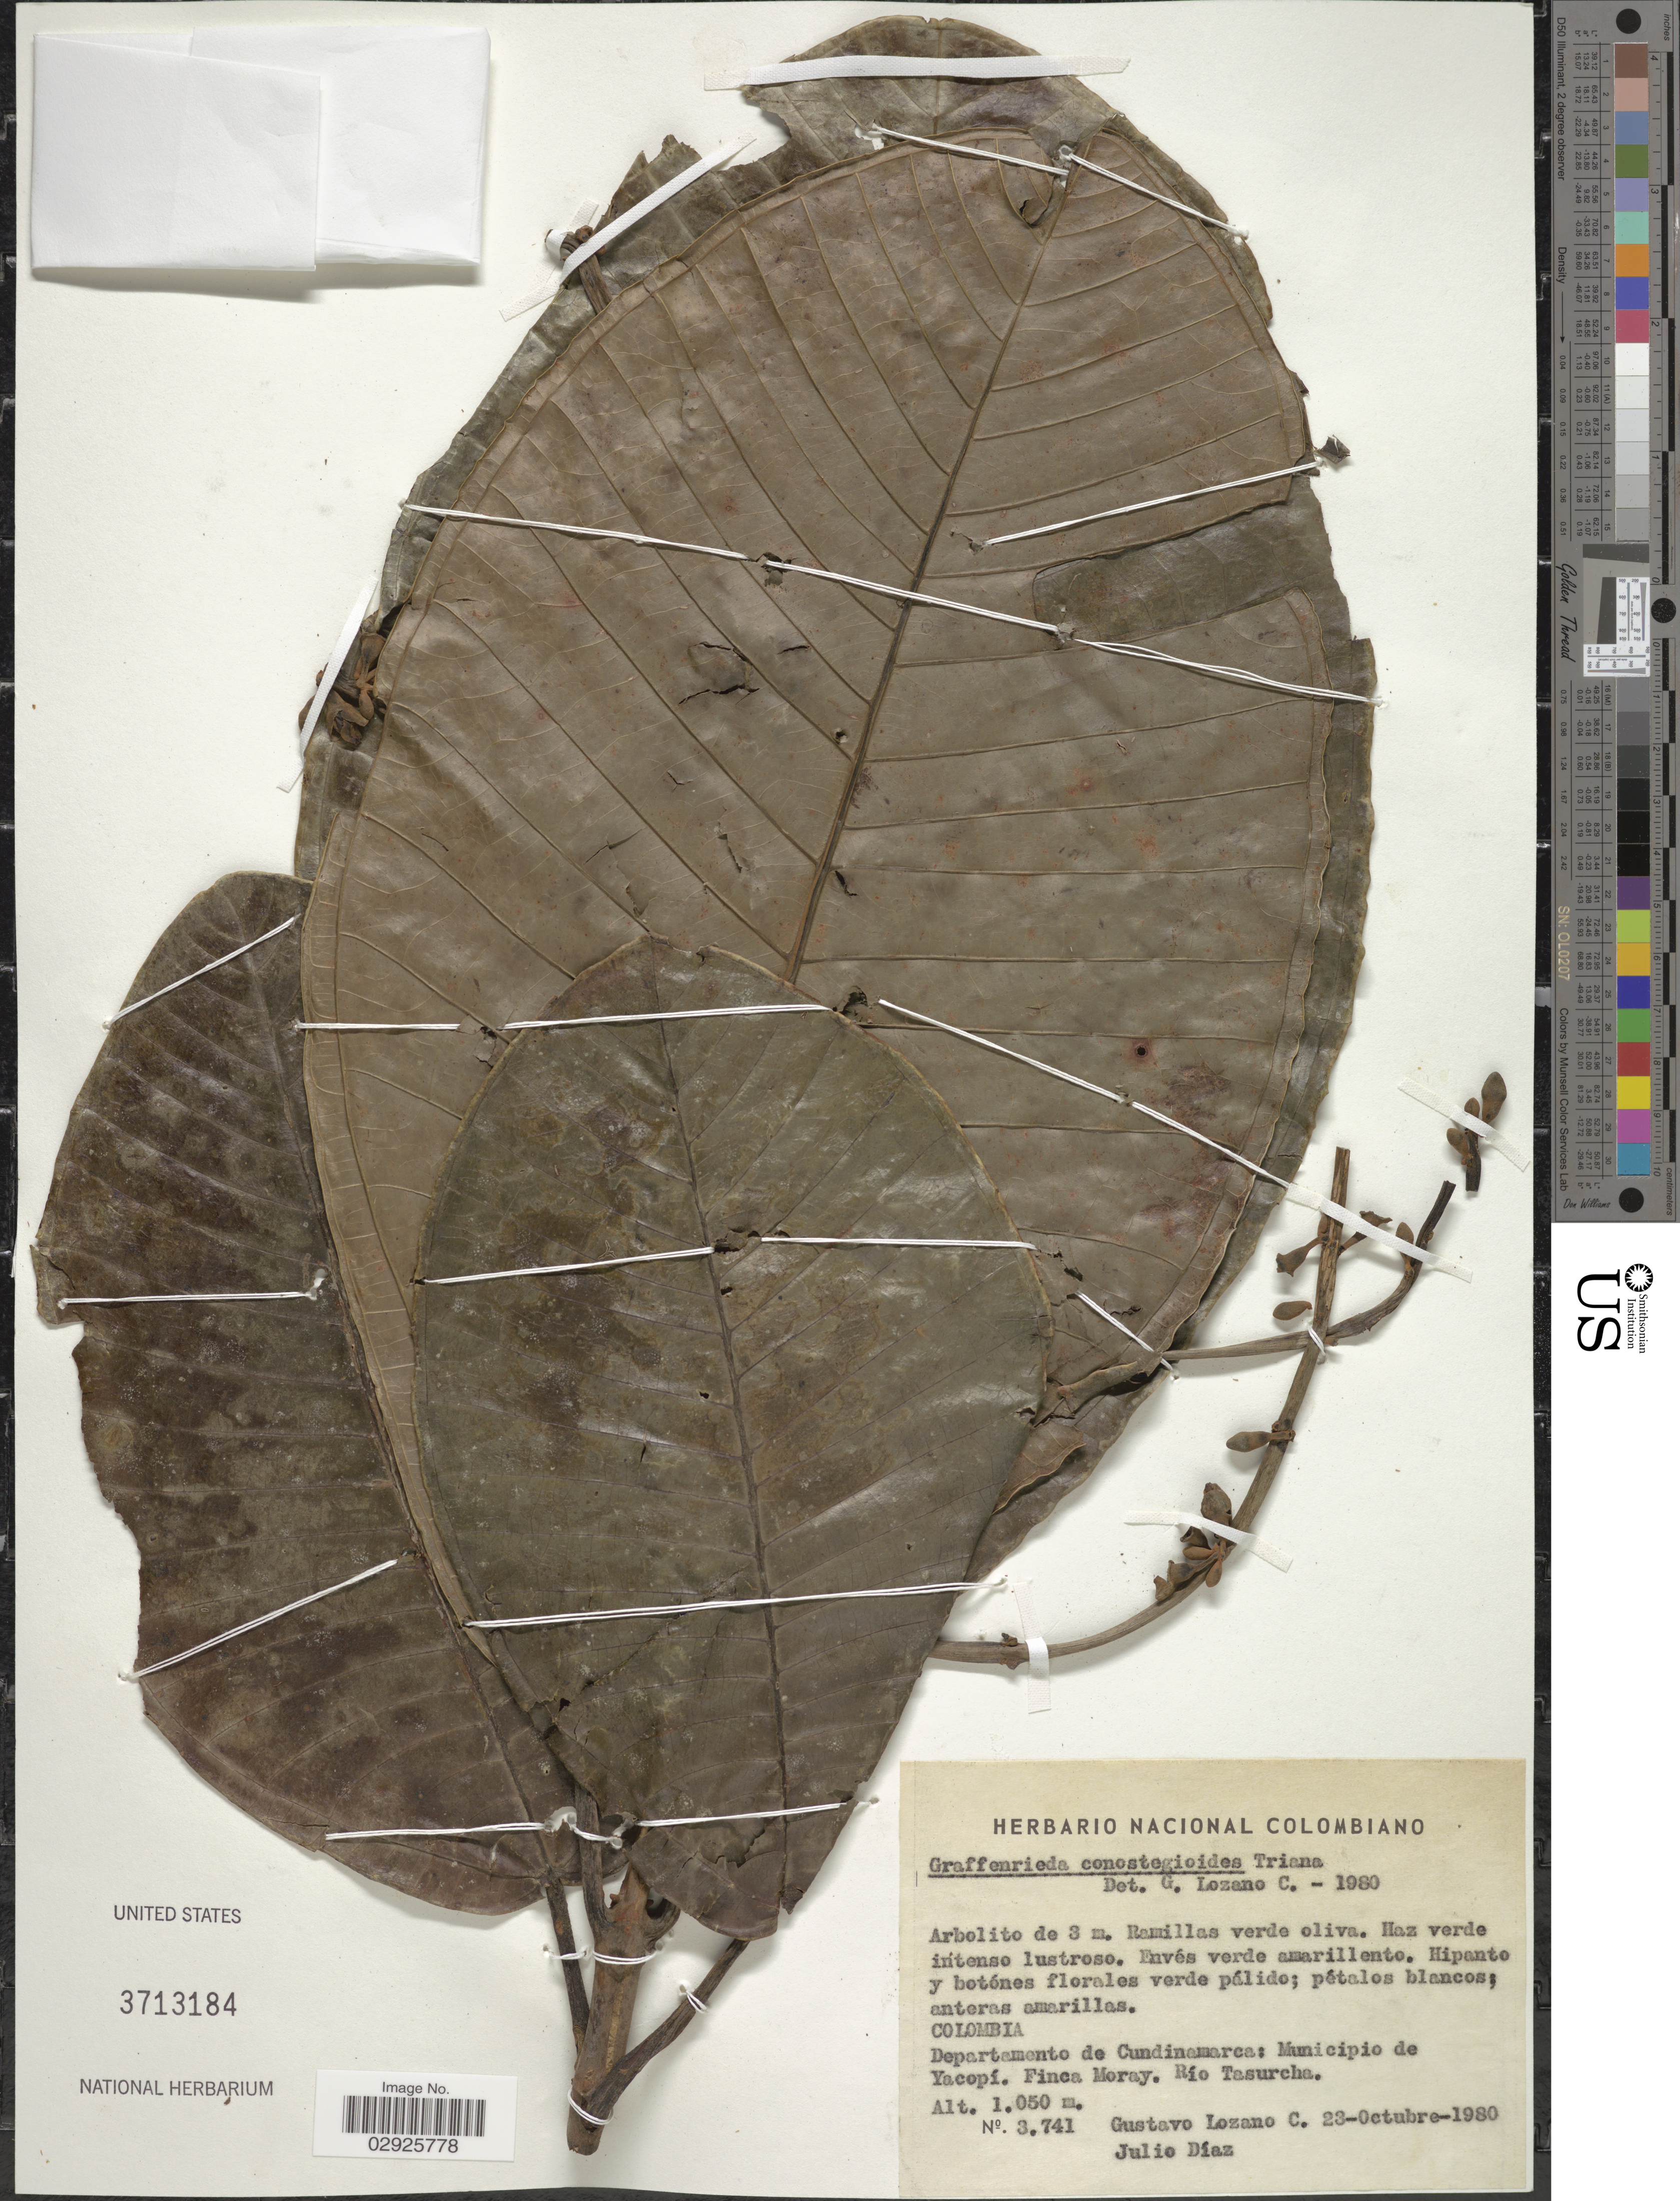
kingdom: Plantae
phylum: Tracheophyta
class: Magnoliopsida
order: Myrtales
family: Melastomataceae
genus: Graffenrieda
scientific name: Graffenrieda grandifolia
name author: Gleason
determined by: Murillo, J. S.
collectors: G. Lozano-Contreras & J. Diaz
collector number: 3741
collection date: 1980-10-23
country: Colombia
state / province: Cundinamarca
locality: Departamento de Cundinamarca: Municipio de Yacopí. Finca Moray. Río Tasurcha.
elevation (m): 1050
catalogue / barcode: US 3713184